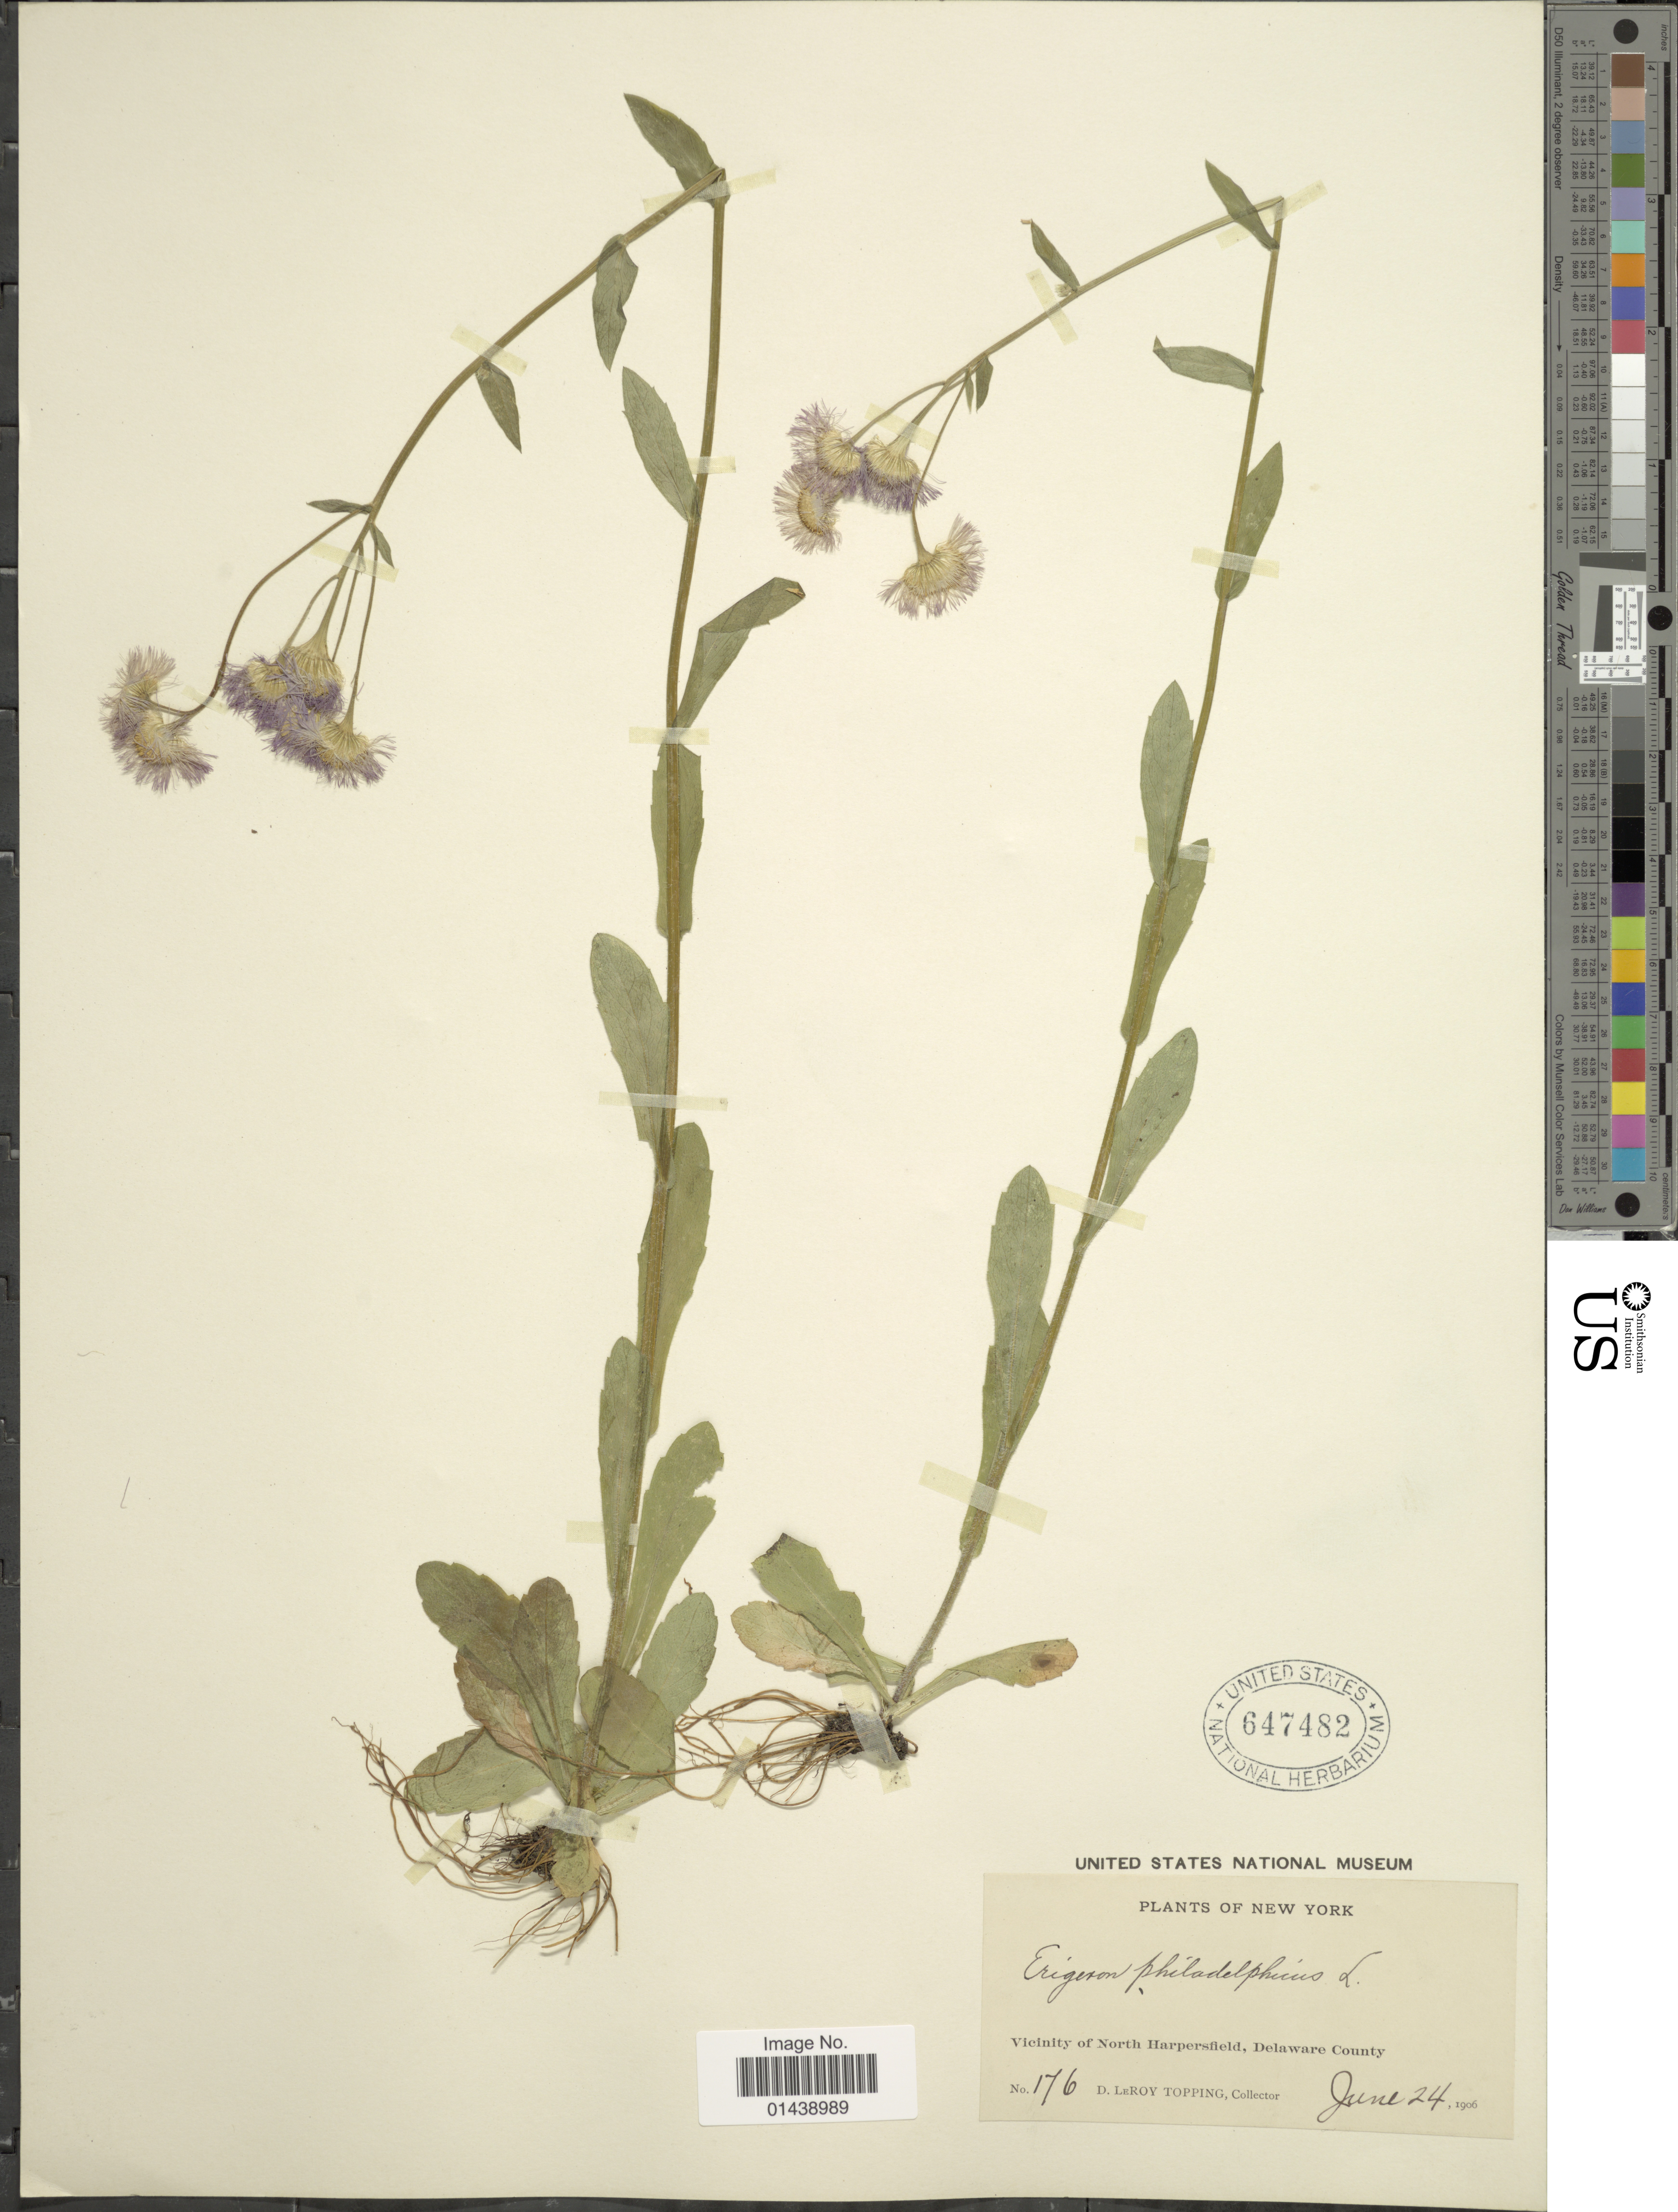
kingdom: Plantae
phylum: Tracheophyta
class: Magnoliopsida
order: Asterales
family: Asteraceae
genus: Erigeron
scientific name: Erigeron philadelphicus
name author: L.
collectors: D. L. Topping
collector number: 176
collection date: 1906-06-24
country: United States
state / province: New York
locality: Vicinity of North Harpersfield, Delaware County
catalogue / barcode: US 647482